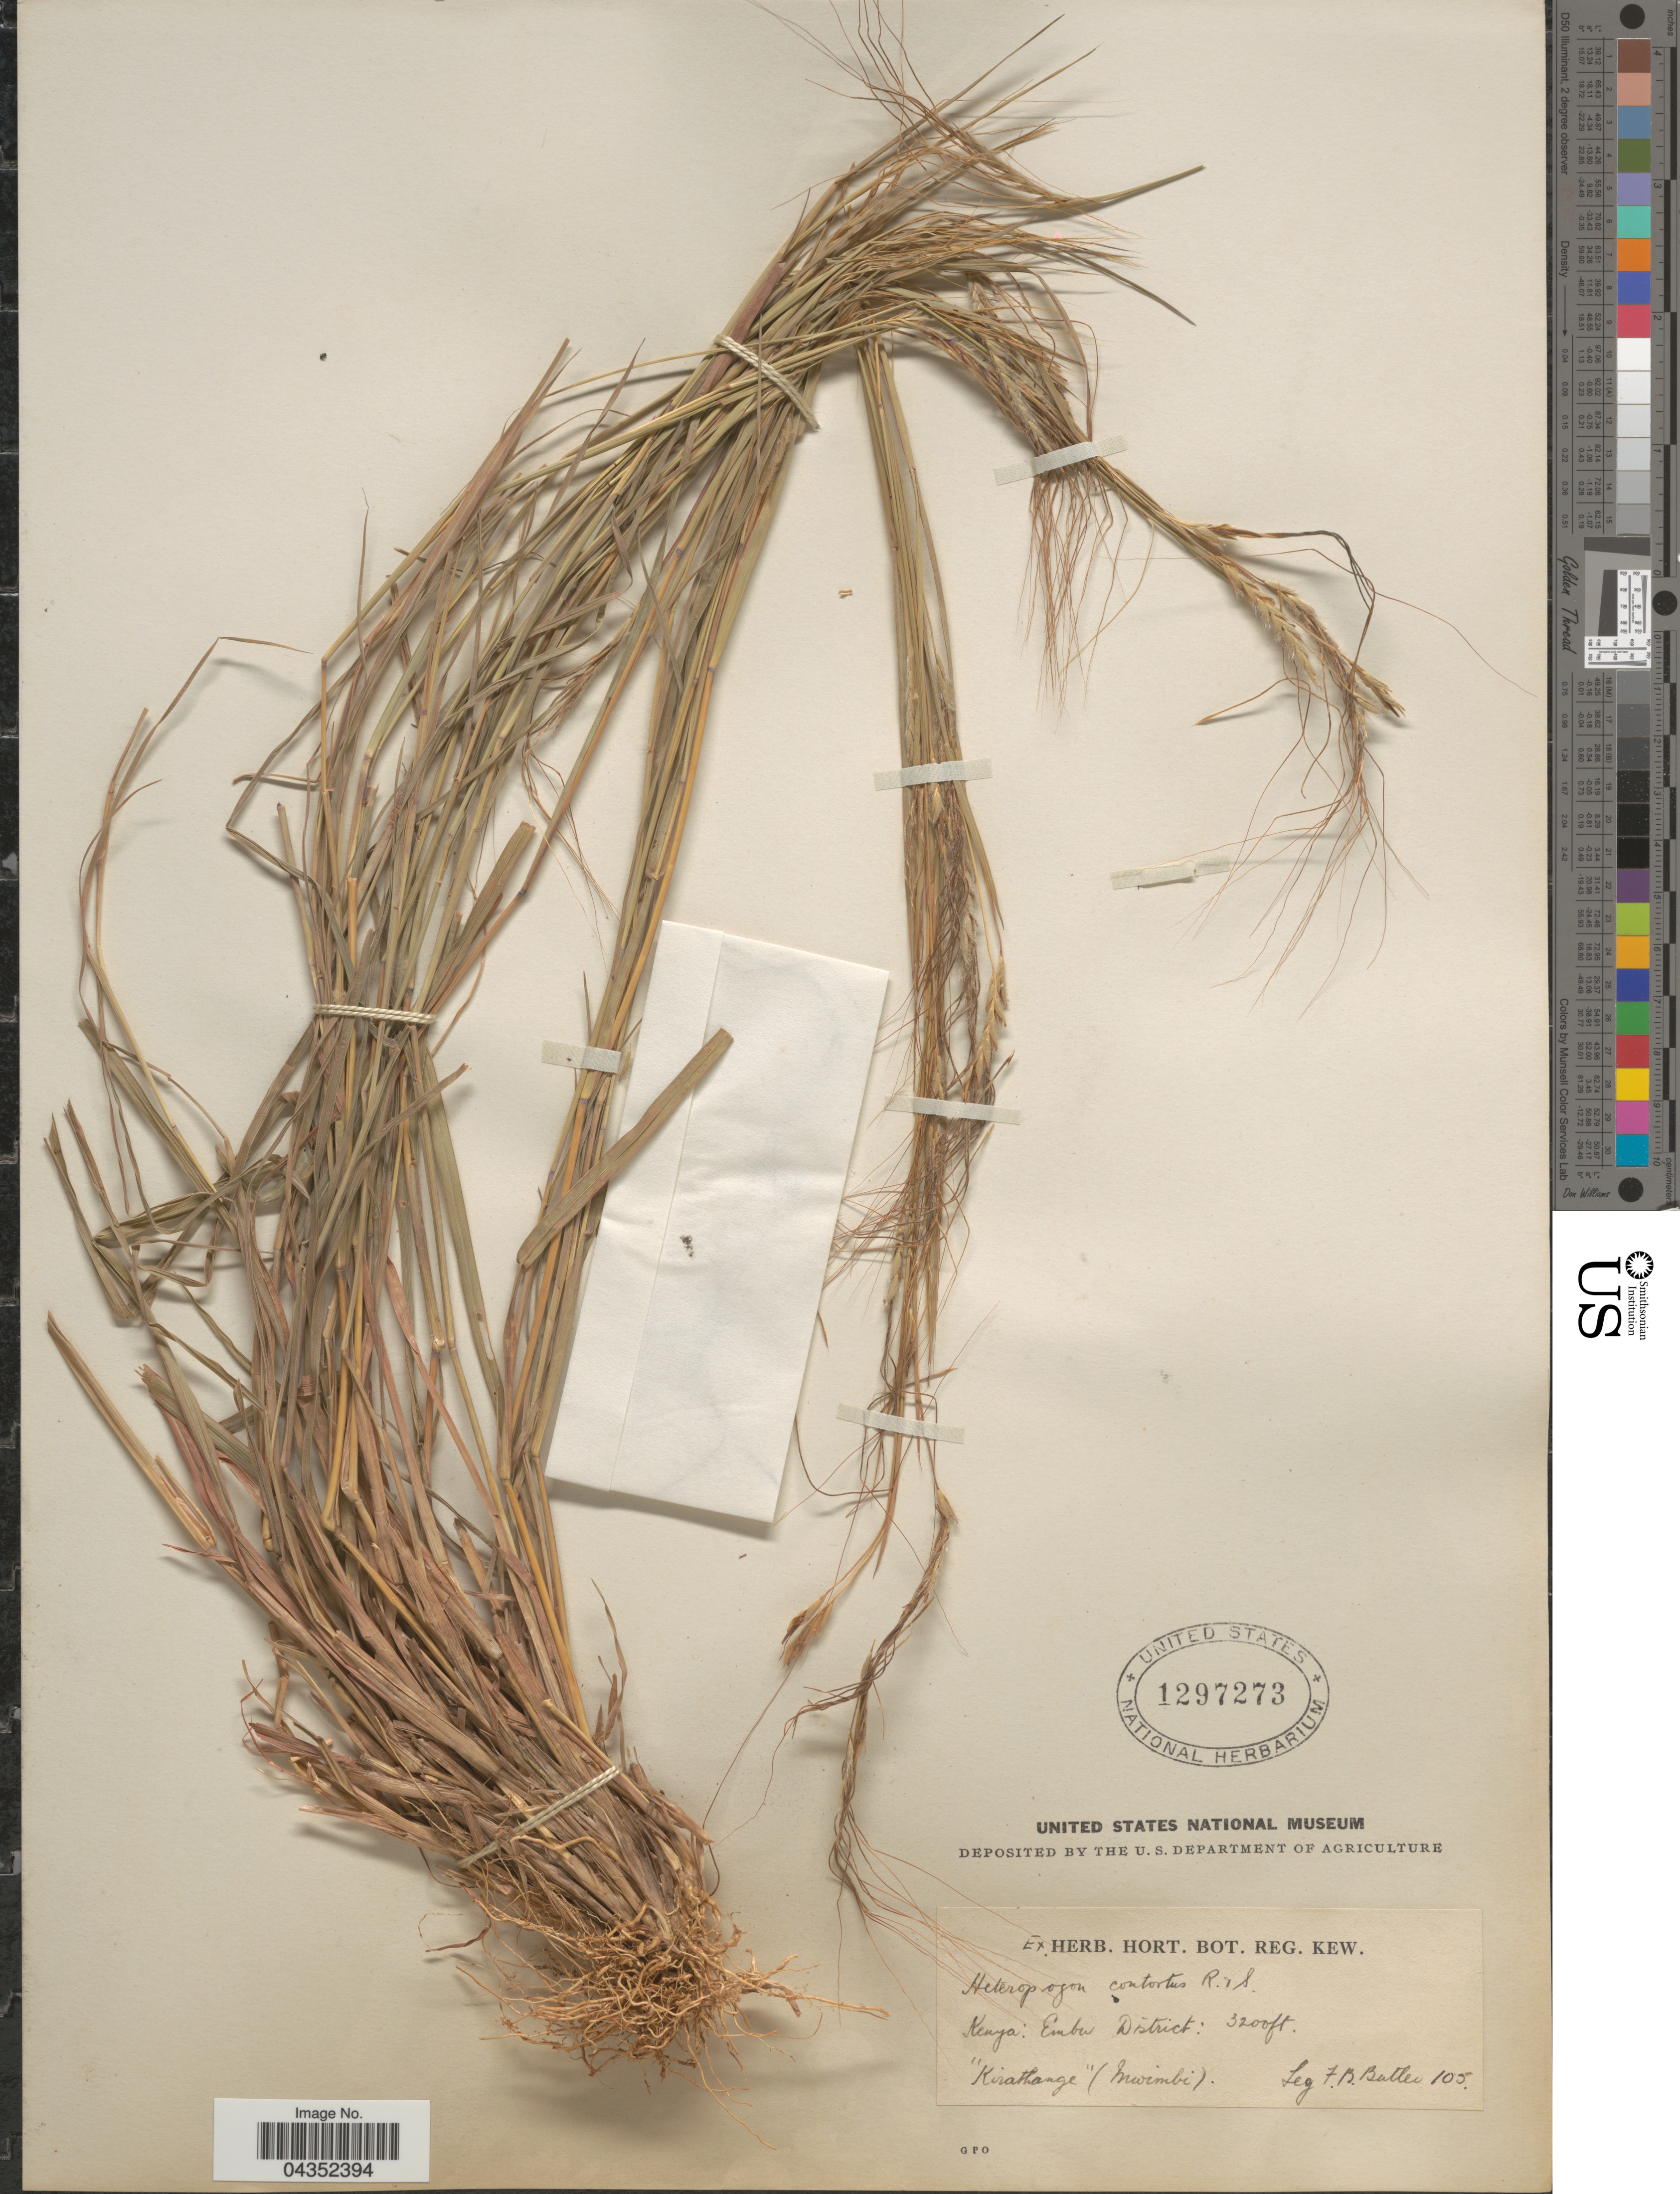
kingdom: Plantae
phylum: Tracheophyta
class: Liliopsida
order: Poales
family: Poaceae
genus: Heteropogon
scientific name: Heteropogon contortus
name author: (L.) P. Beauv. ex Roem. & Schult.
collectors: F. Butler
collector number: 105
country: Kenya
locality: Ember District. "Kirathange" (Mwimbi).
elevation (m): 975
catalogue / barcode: US 1297273